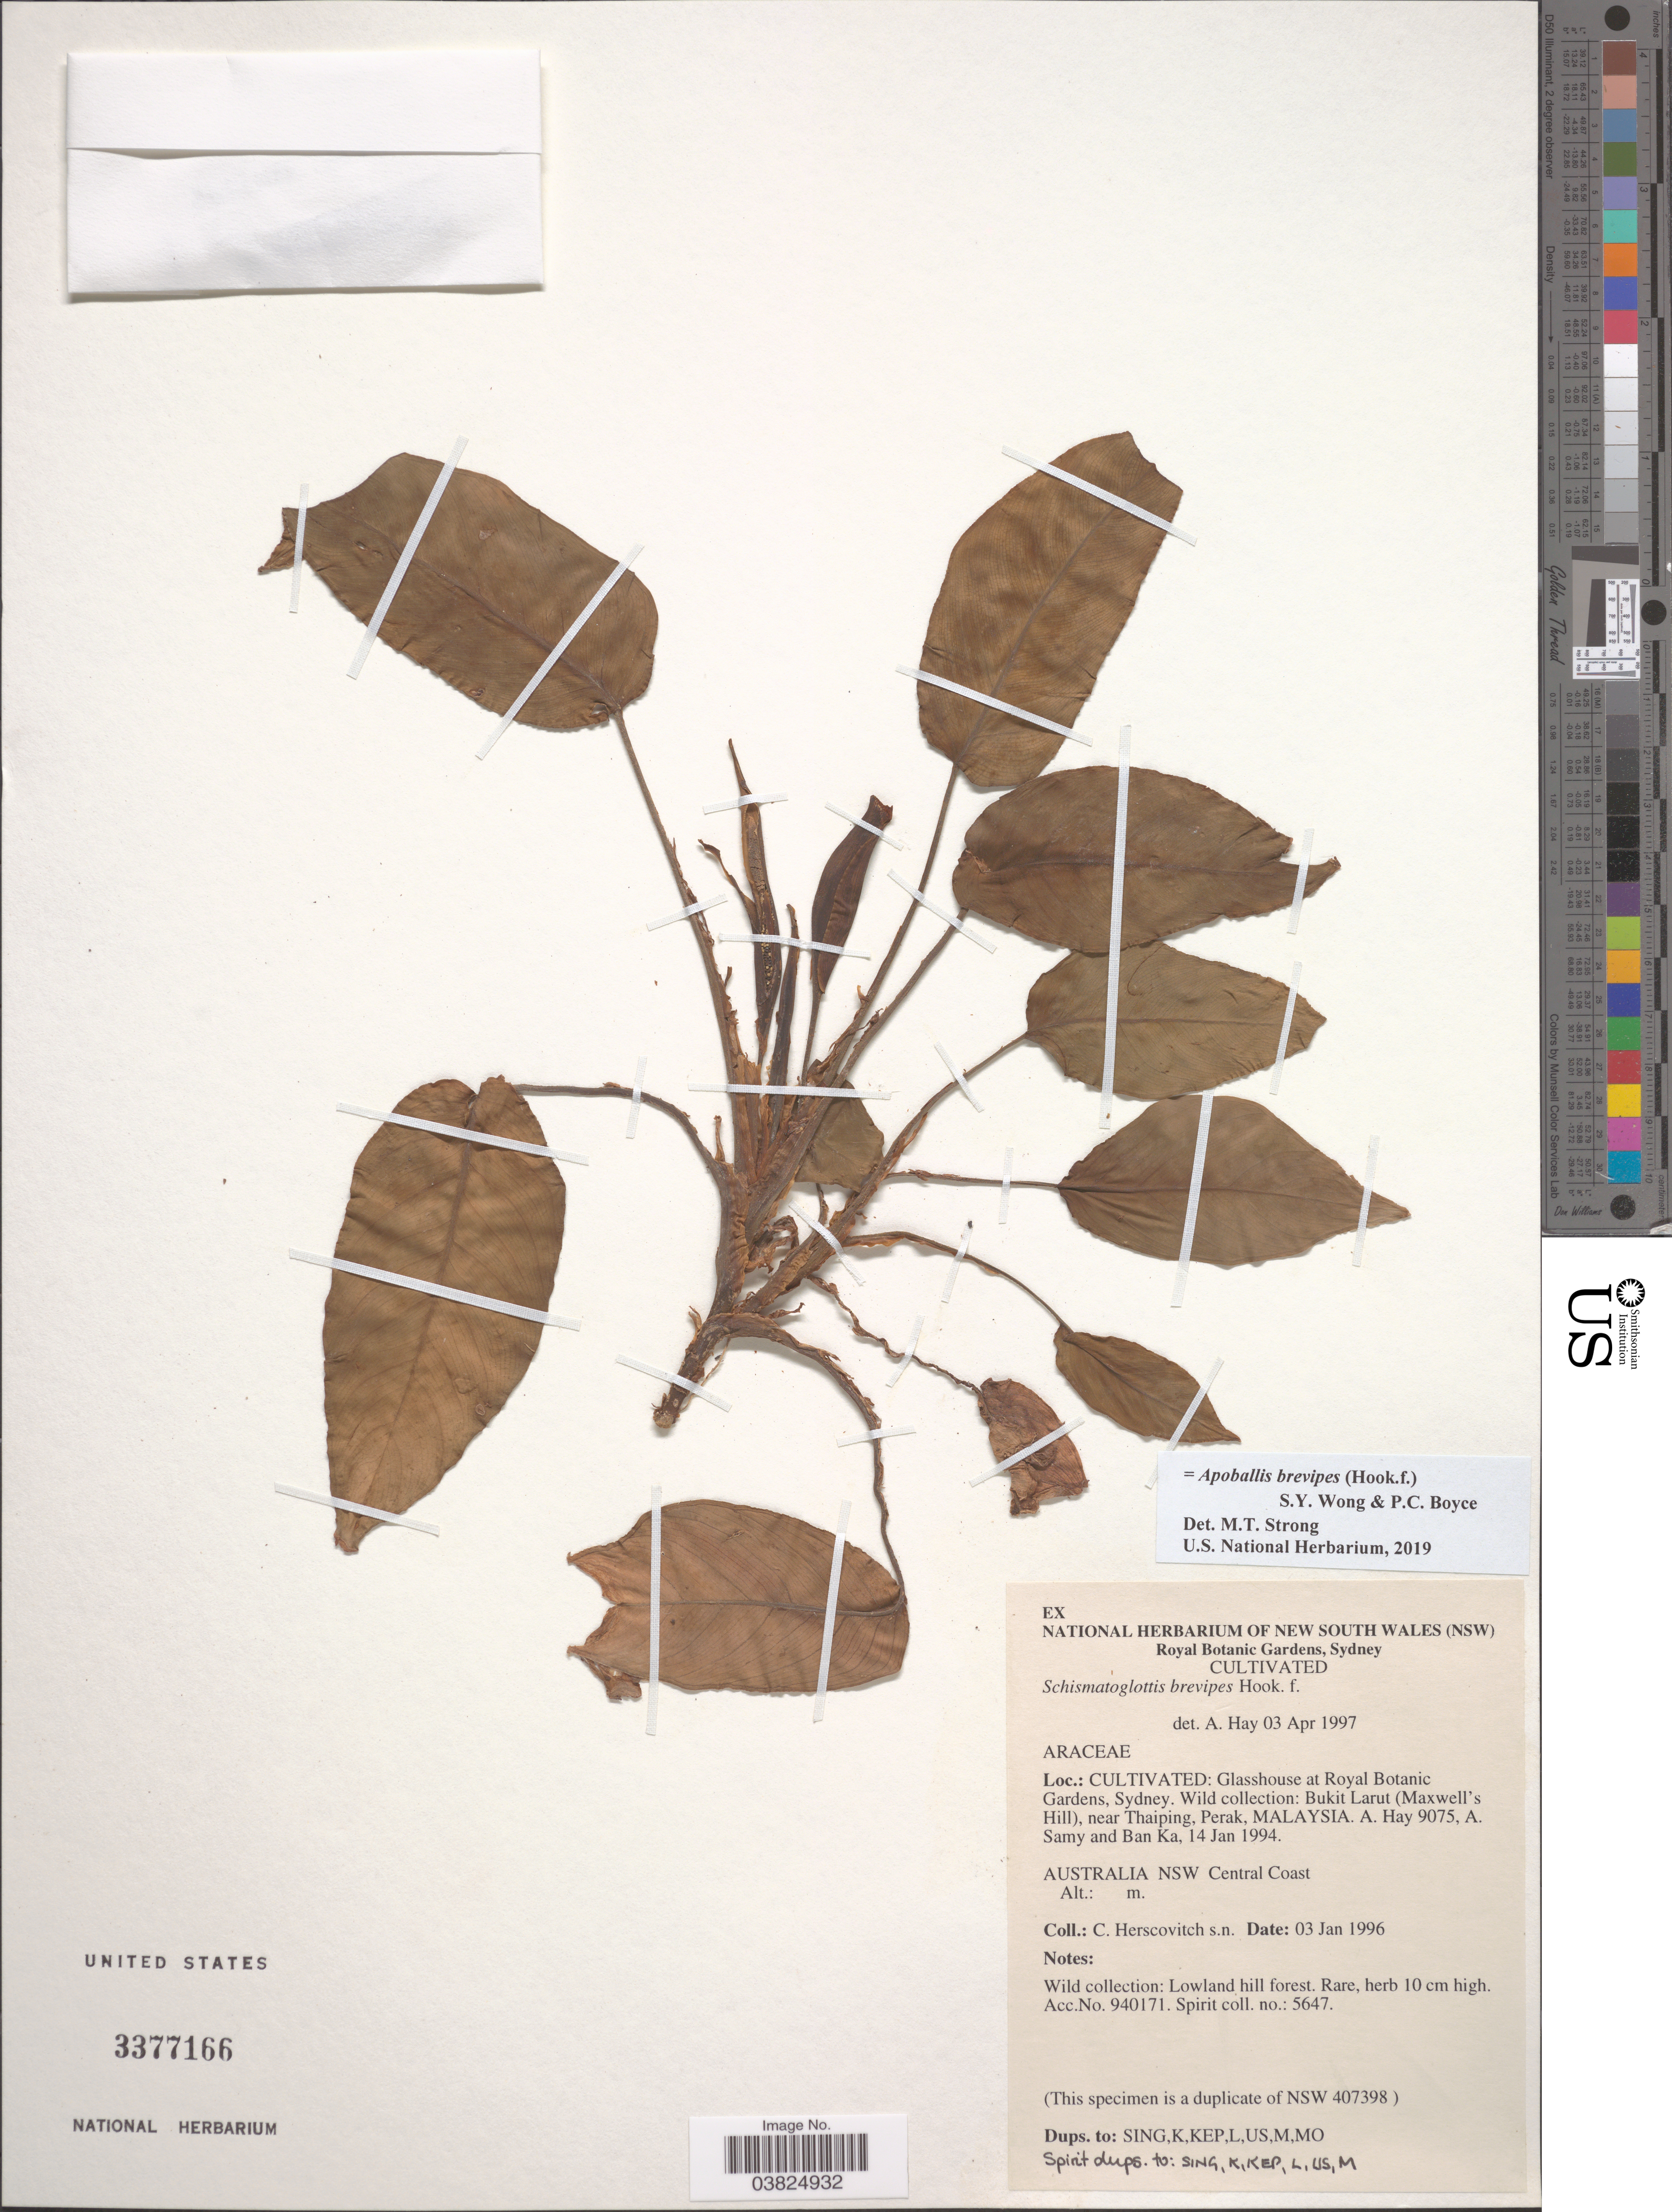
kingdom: Plantae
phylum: Tracheophyta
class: Liliopsida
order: Alismatales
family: Araceae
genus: Apoballis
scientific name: Apoballis brevipes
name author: (Hook. f.) S.Y. Wong & P.C. Boyce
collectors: C. Herscovitch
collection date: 1996-01-03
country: Australia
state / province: New South Wales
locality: Glasshouse at Royal Botanic Gardens, Sydney. Central Coast.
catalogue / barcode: US 3377166